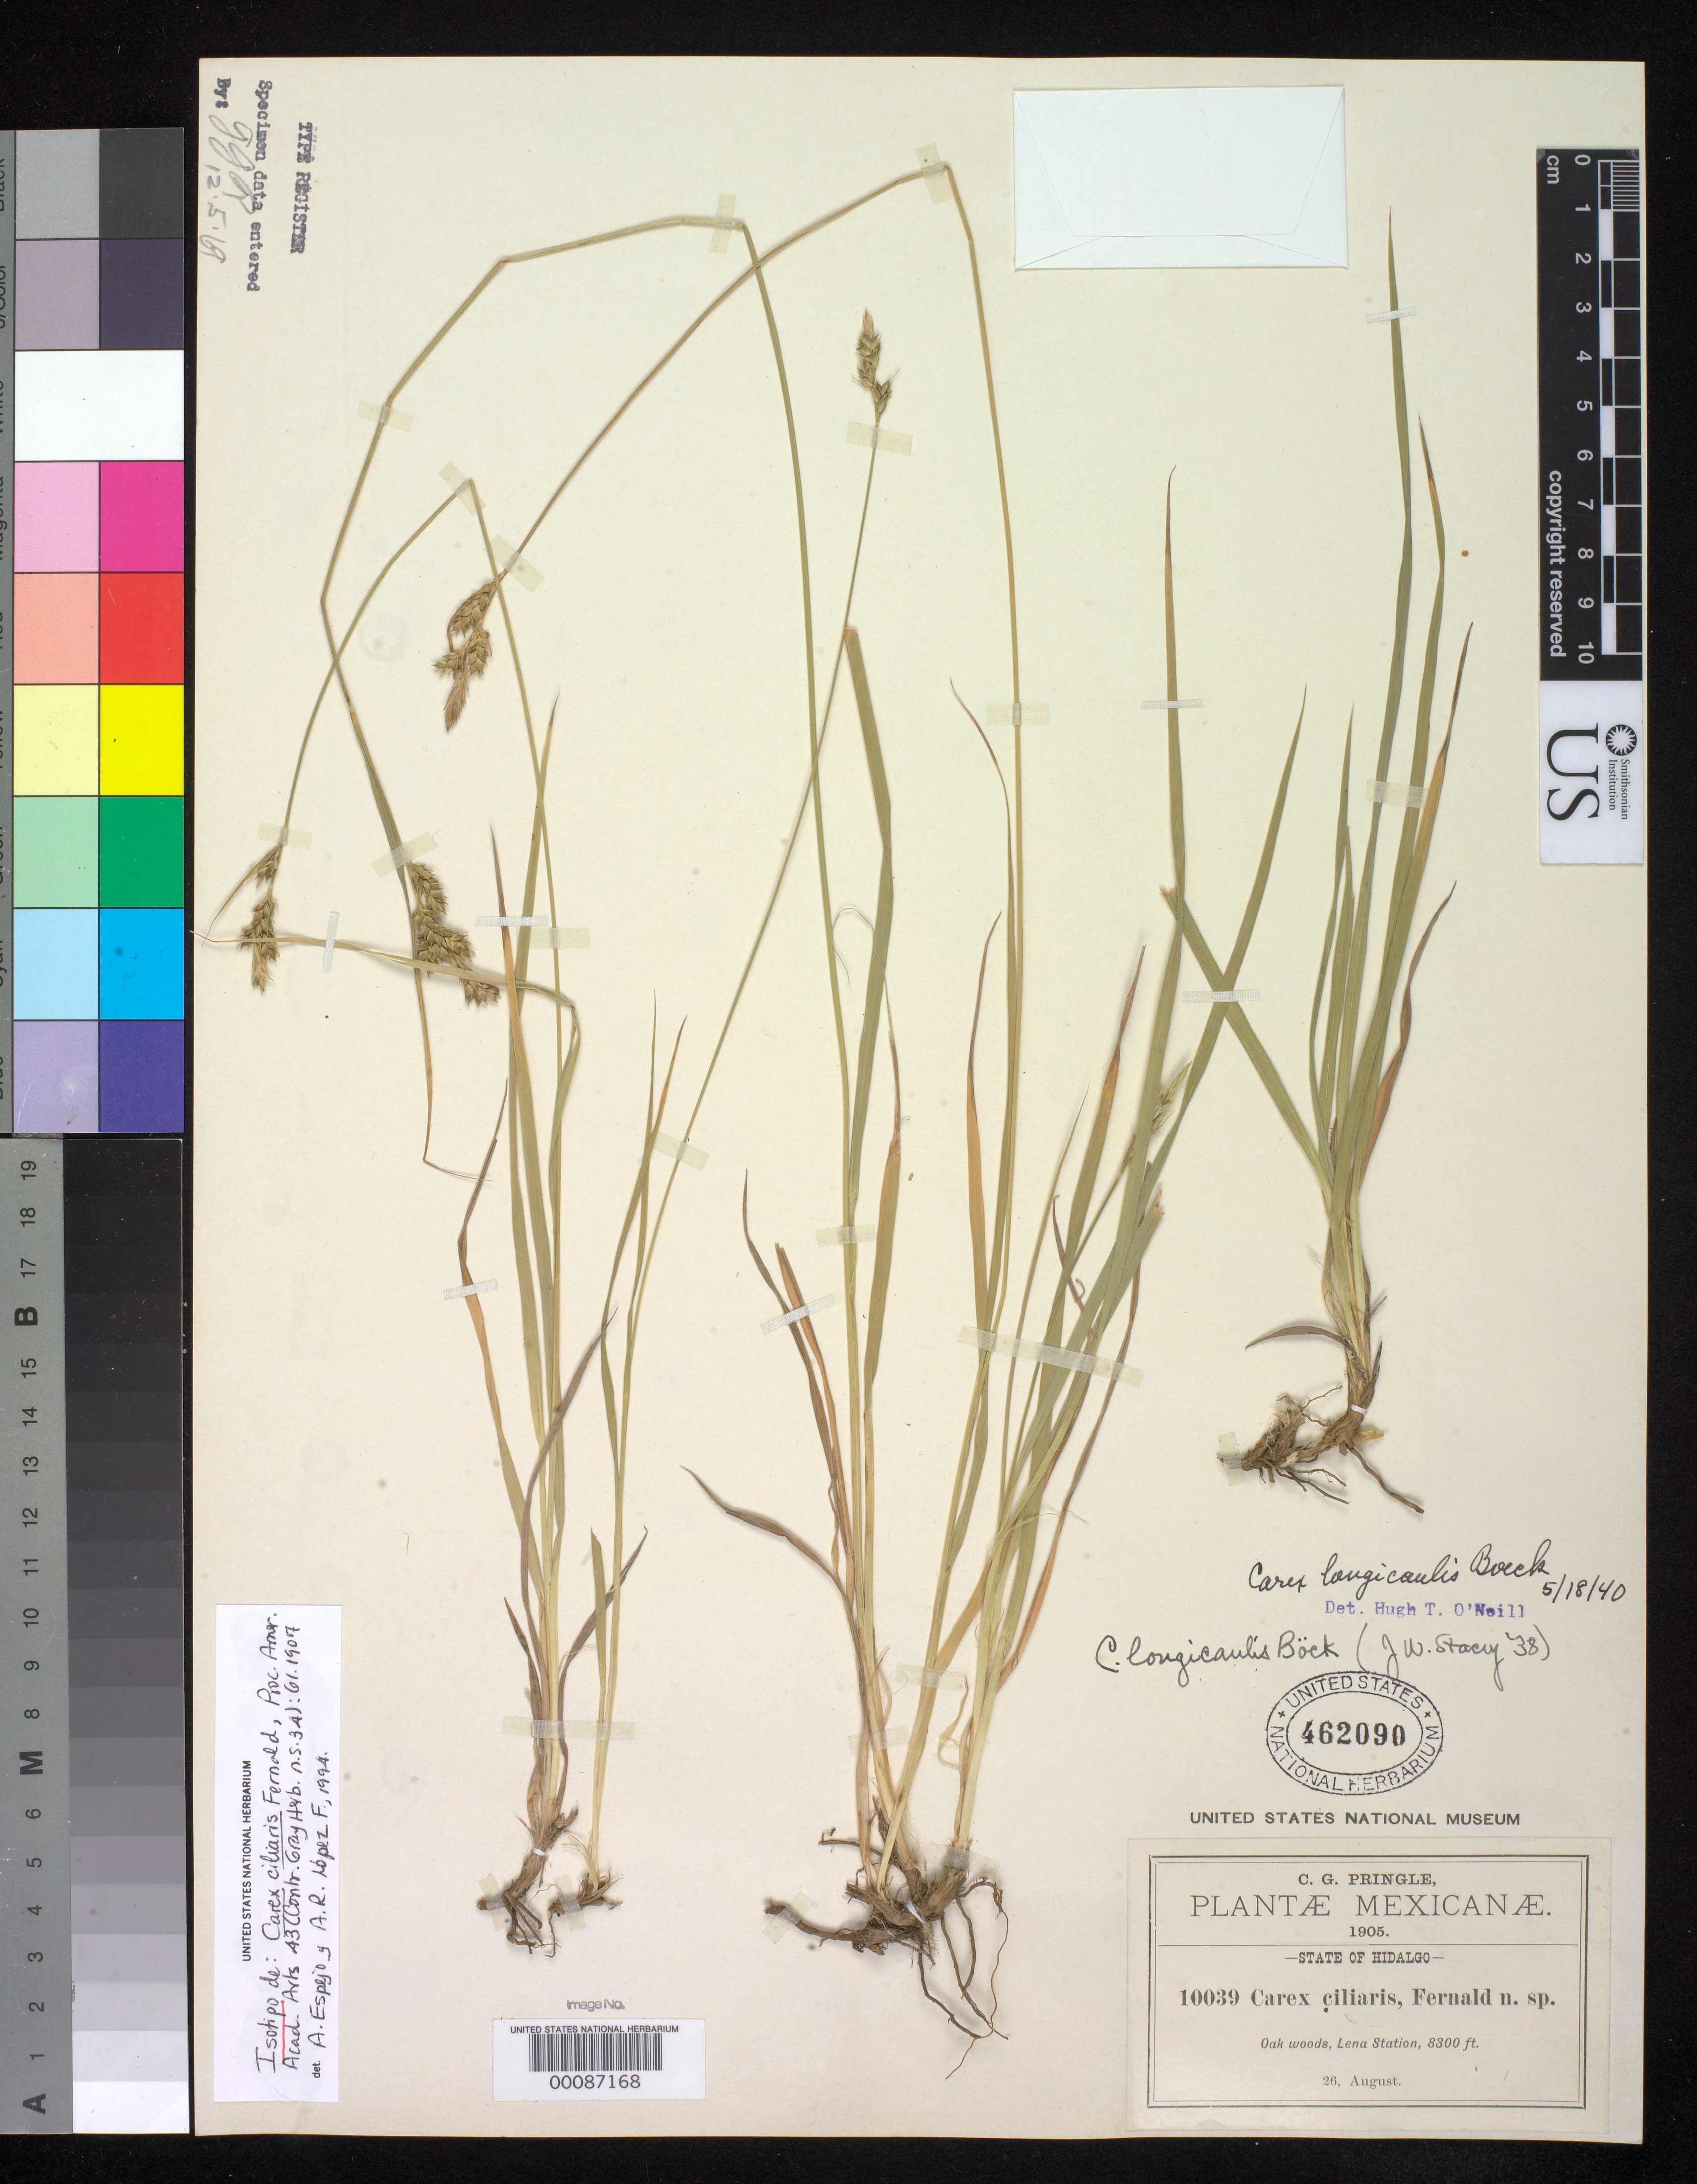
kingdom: Plantae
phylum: Tracheophyta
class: Liliopsida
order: Poales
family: Cyperaceae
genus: Carex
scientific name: Carex ciliaris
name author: Fernald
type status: Isotype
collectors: C. G. Pringle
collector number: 10039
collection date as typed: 26 Aug 1905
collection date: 1905-08-26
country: Mexico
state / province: Hidalgo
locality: Lena Station.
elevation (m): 2530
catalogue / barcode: US 462090